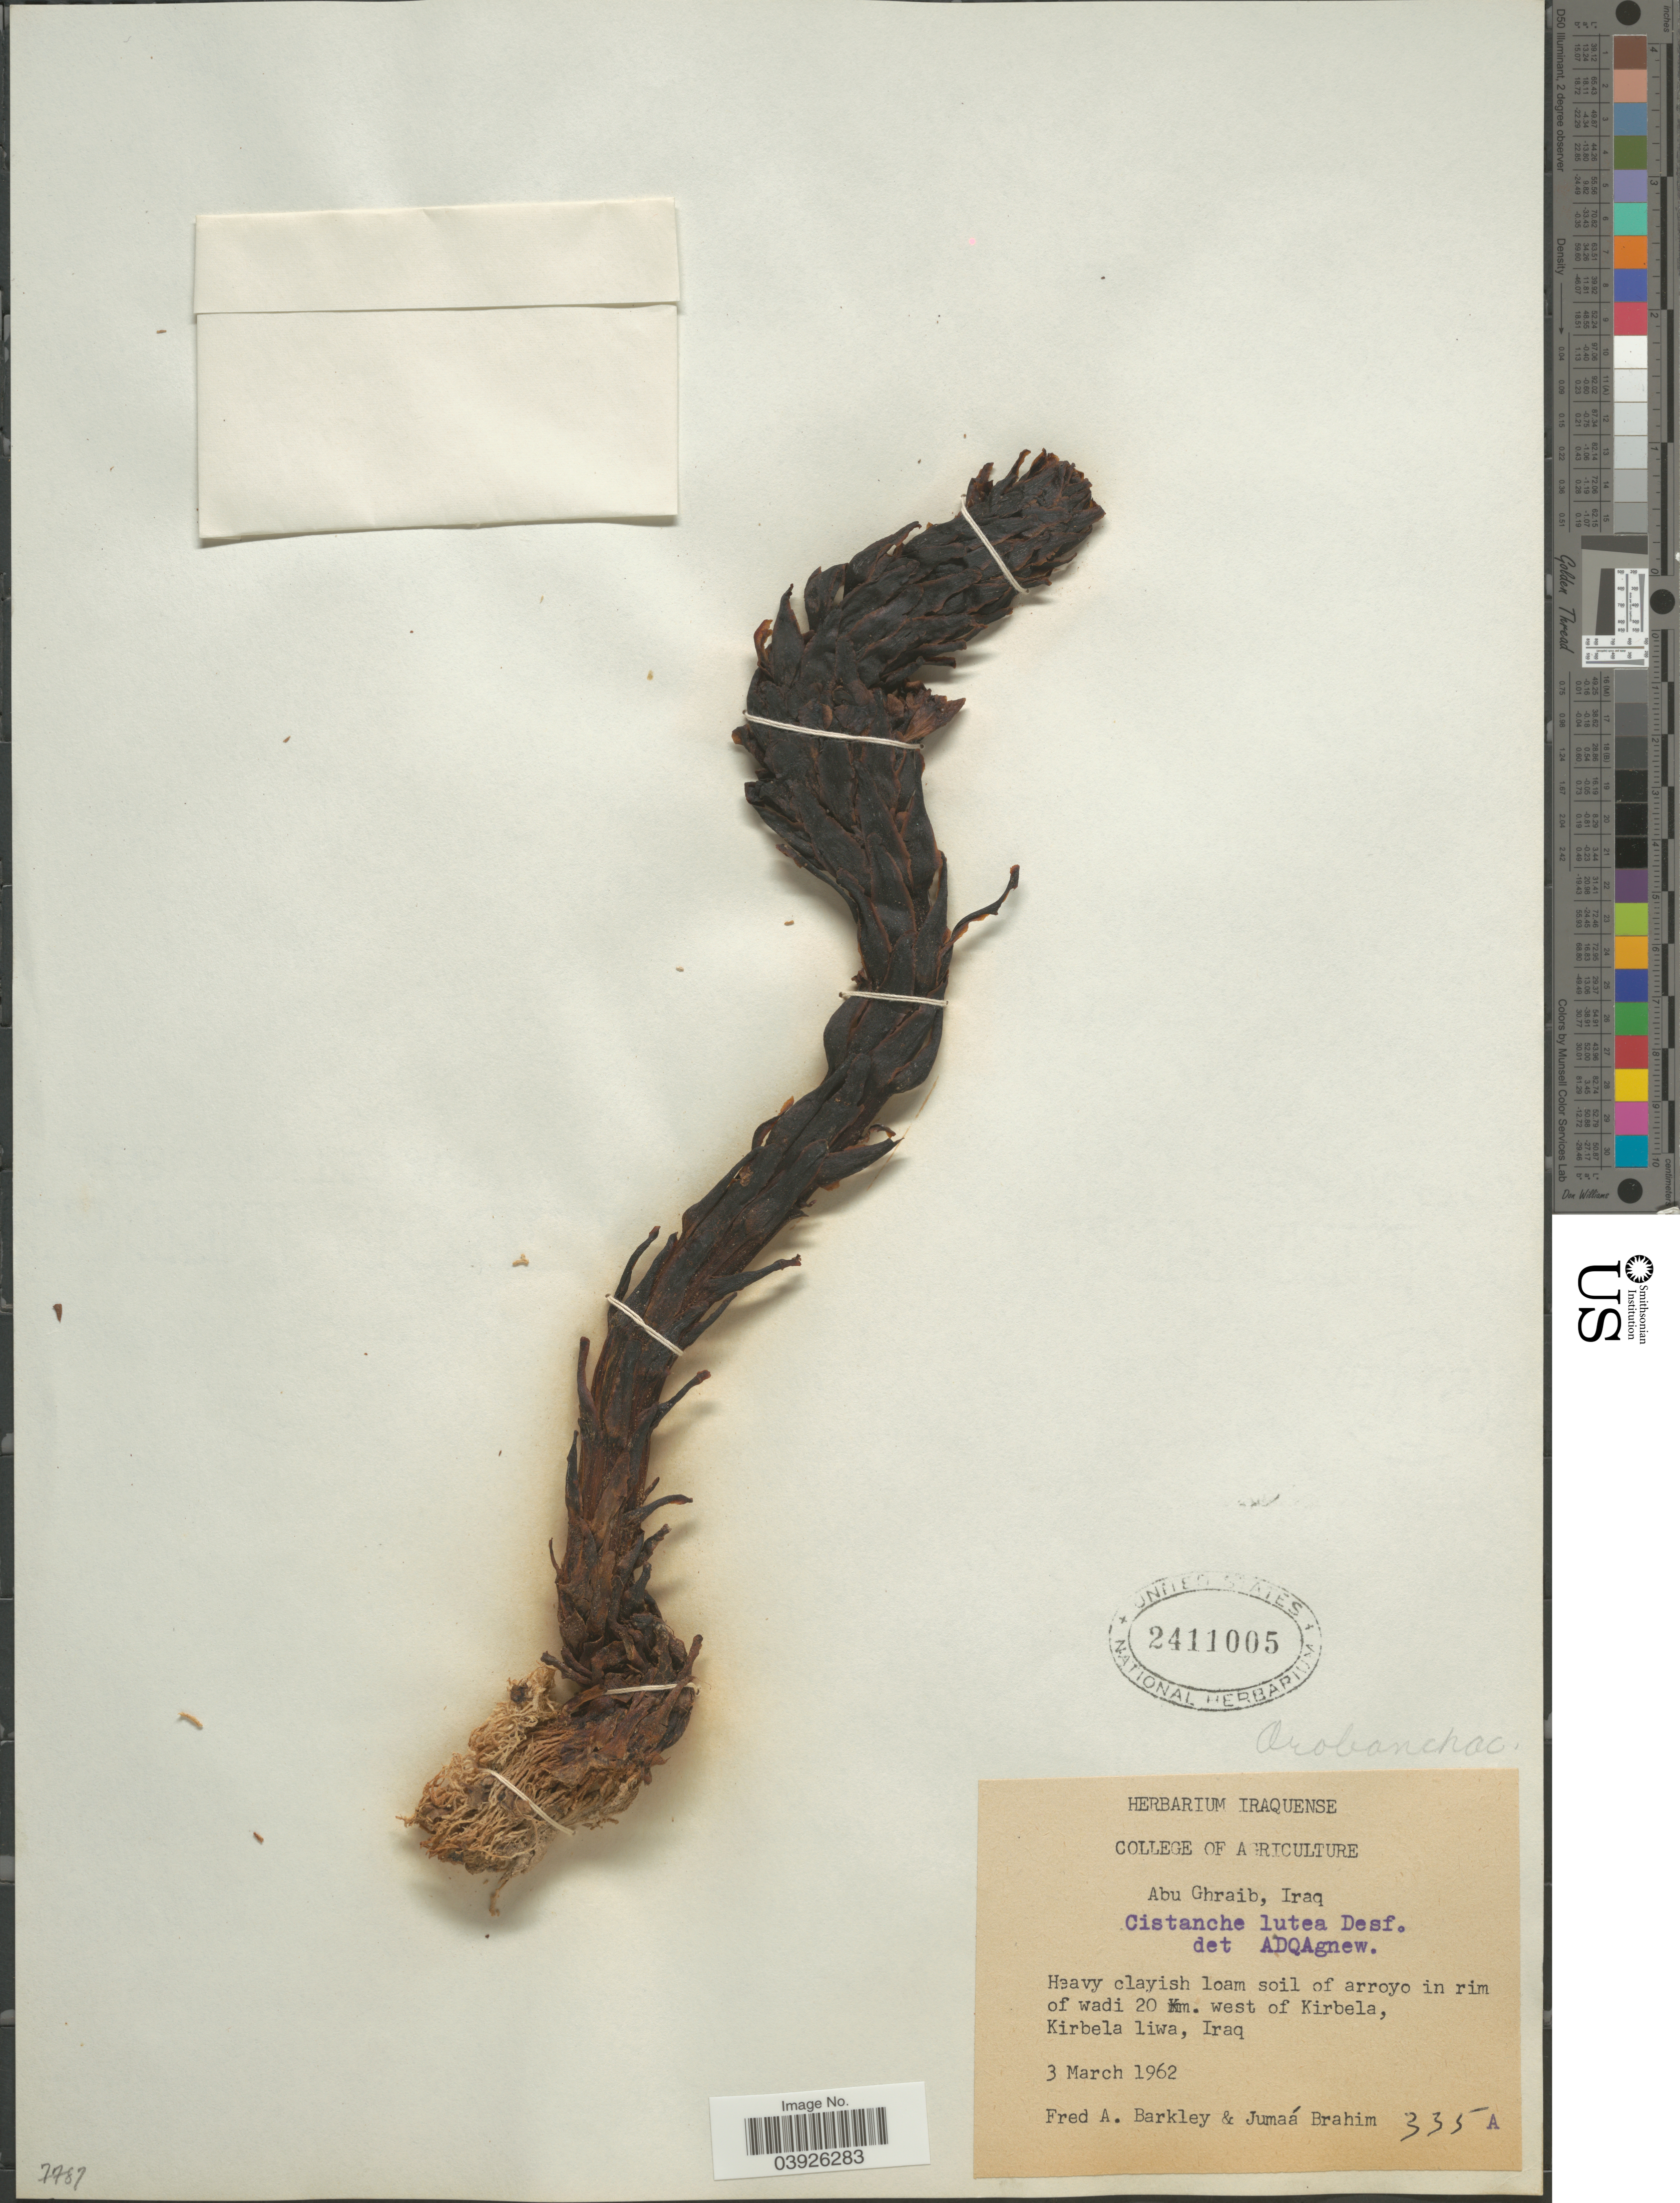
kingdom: Plantae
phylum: Tracheophyta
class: Magnoliopsida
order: Lamiales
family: Orobanchaceae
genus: Cistanche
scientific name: Cistanche lutea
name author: Wight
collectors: F. A. Barkley & Brahim M., J.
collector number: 335 A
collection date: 1962-03-03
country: Iraq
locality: Abu Ghraib. In rim of wadi 20 Km. west of Kirbela, Kirbela liwa.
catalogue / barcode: US 2411005